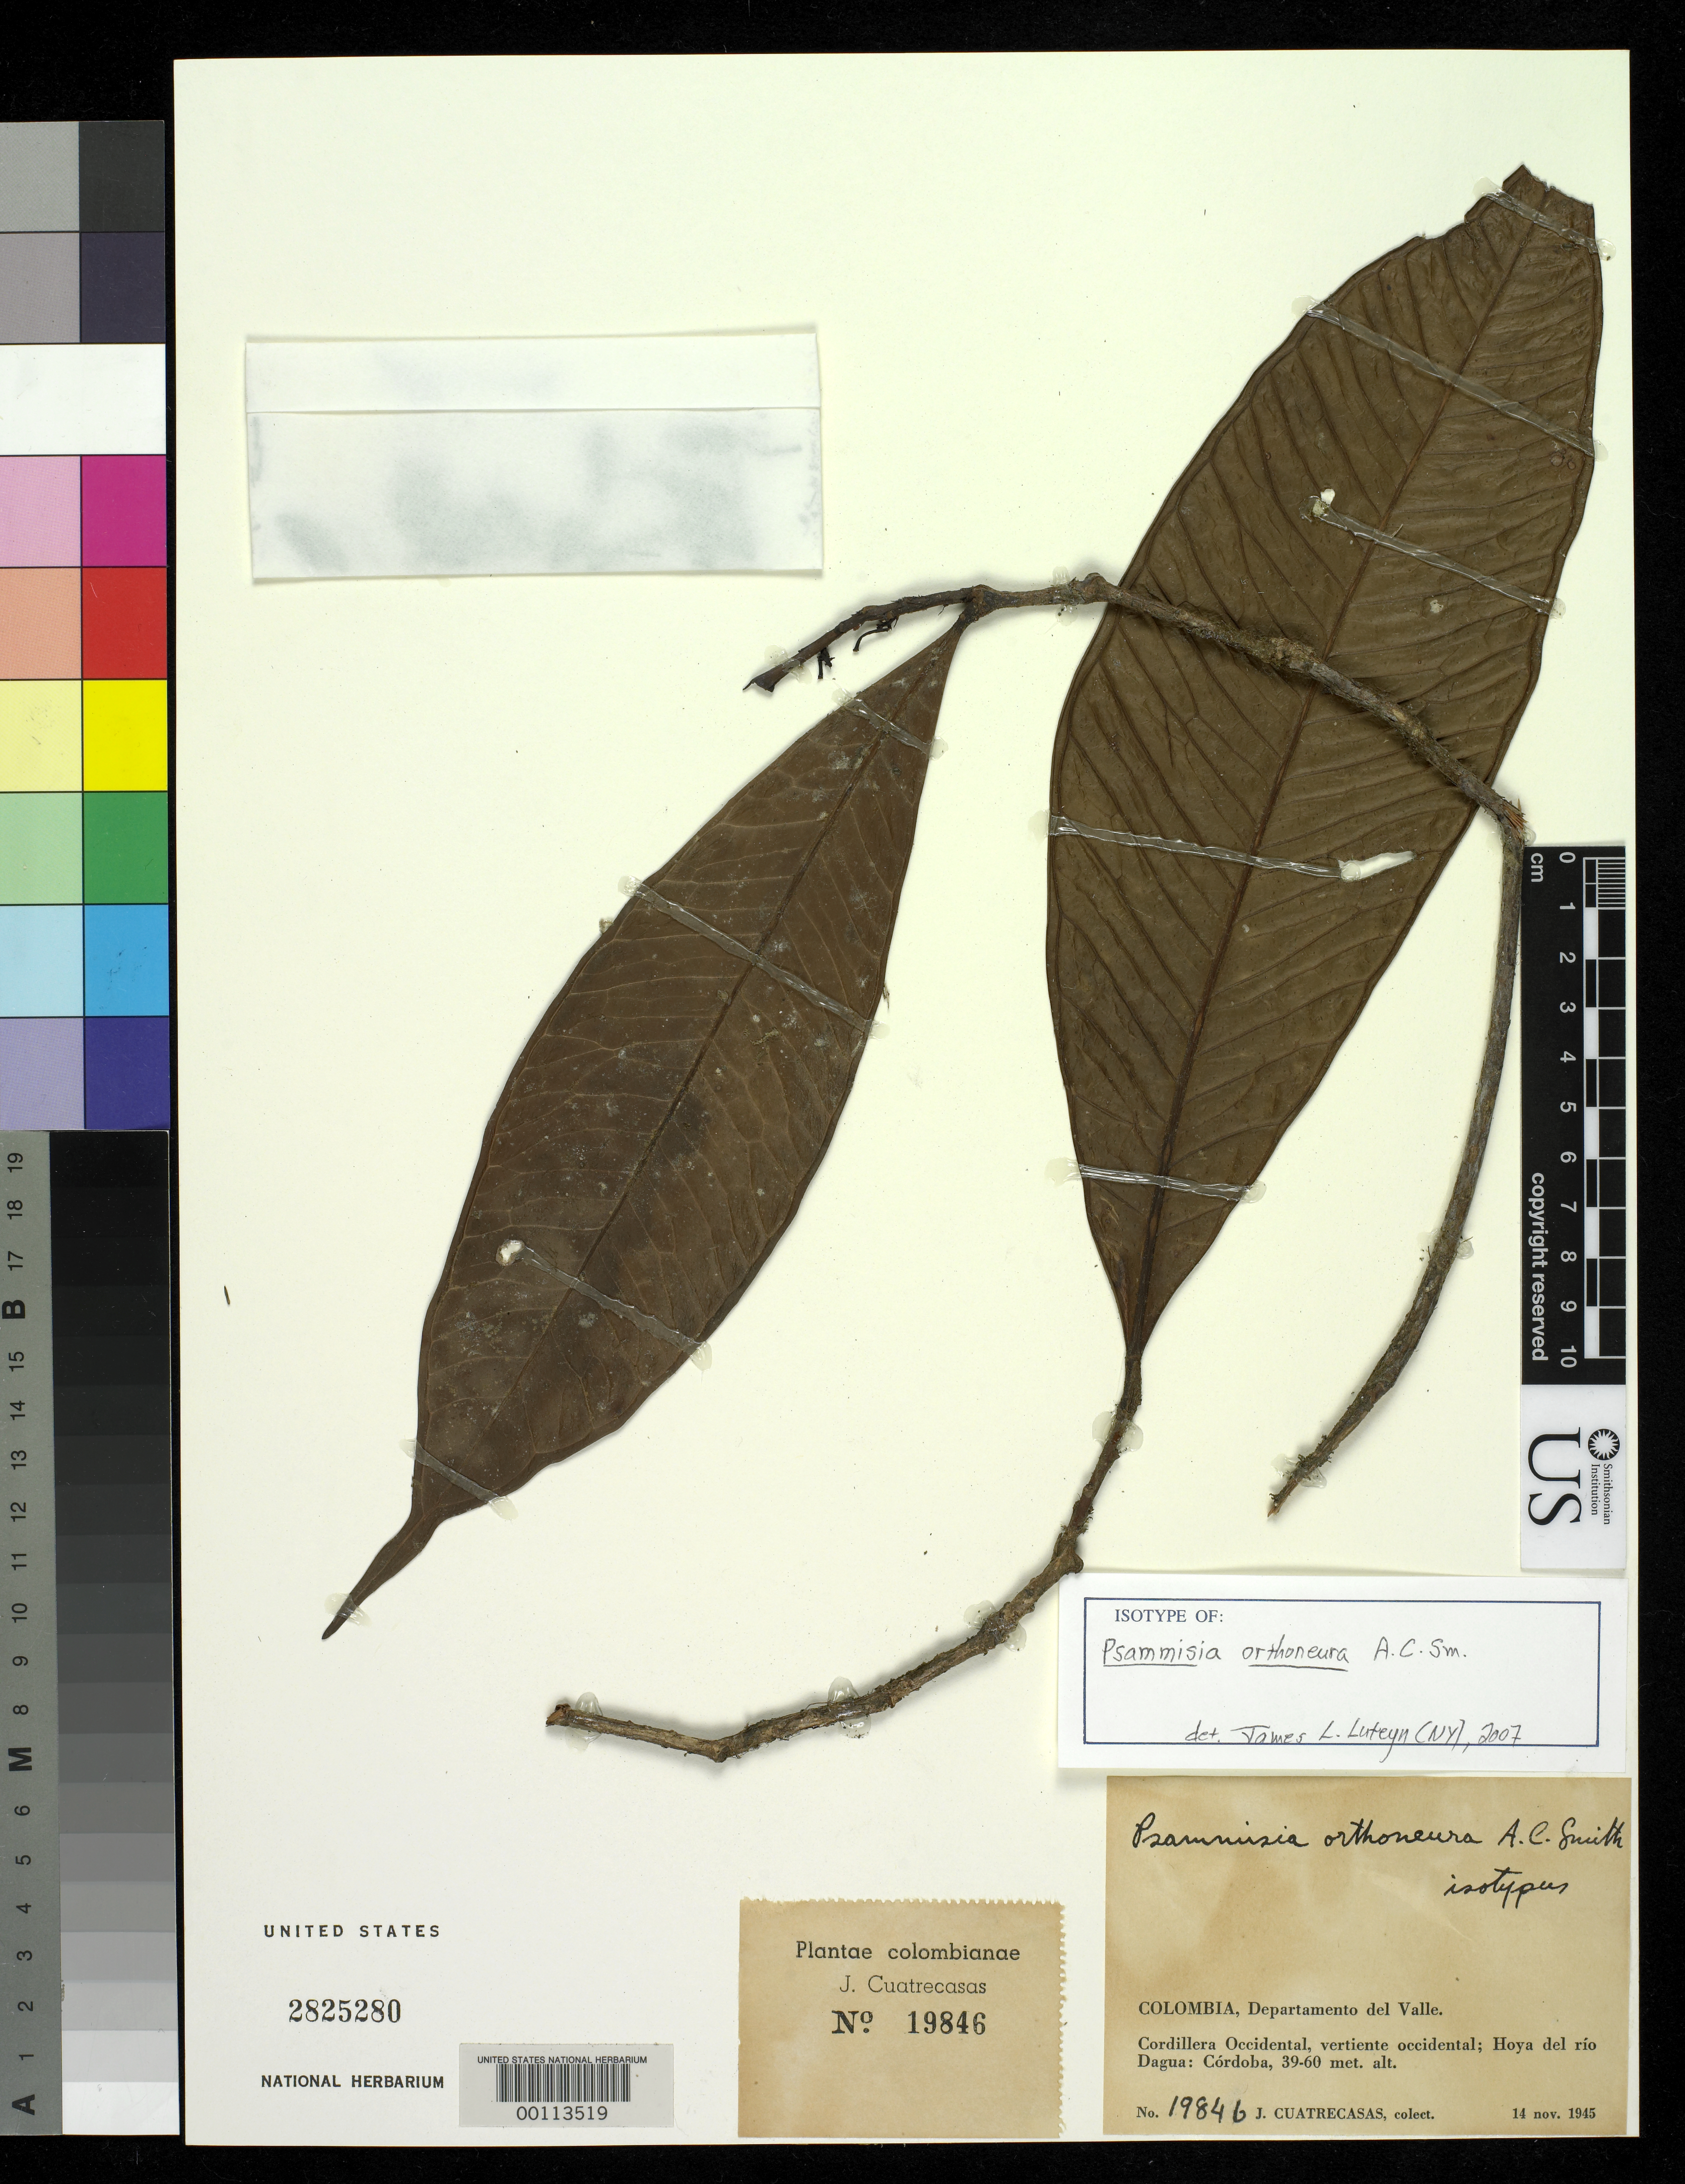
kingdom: Plantae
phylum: Tracheophyta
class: Magnoliopsida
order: Ericales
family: Ericaceae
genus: Psammisia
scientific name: Psammisia orthoneura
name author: A.C. Sm.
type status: Isotype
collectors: J. Cuatrecasas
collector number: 19846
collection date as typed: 14 Nov 1945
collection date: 1945-11-14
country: Colombia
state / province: Valle del Cauca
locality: Hoya del Rio Dagua, Cordoba, W slope of western Cordillera.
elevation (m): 39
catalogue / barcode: US 2825280